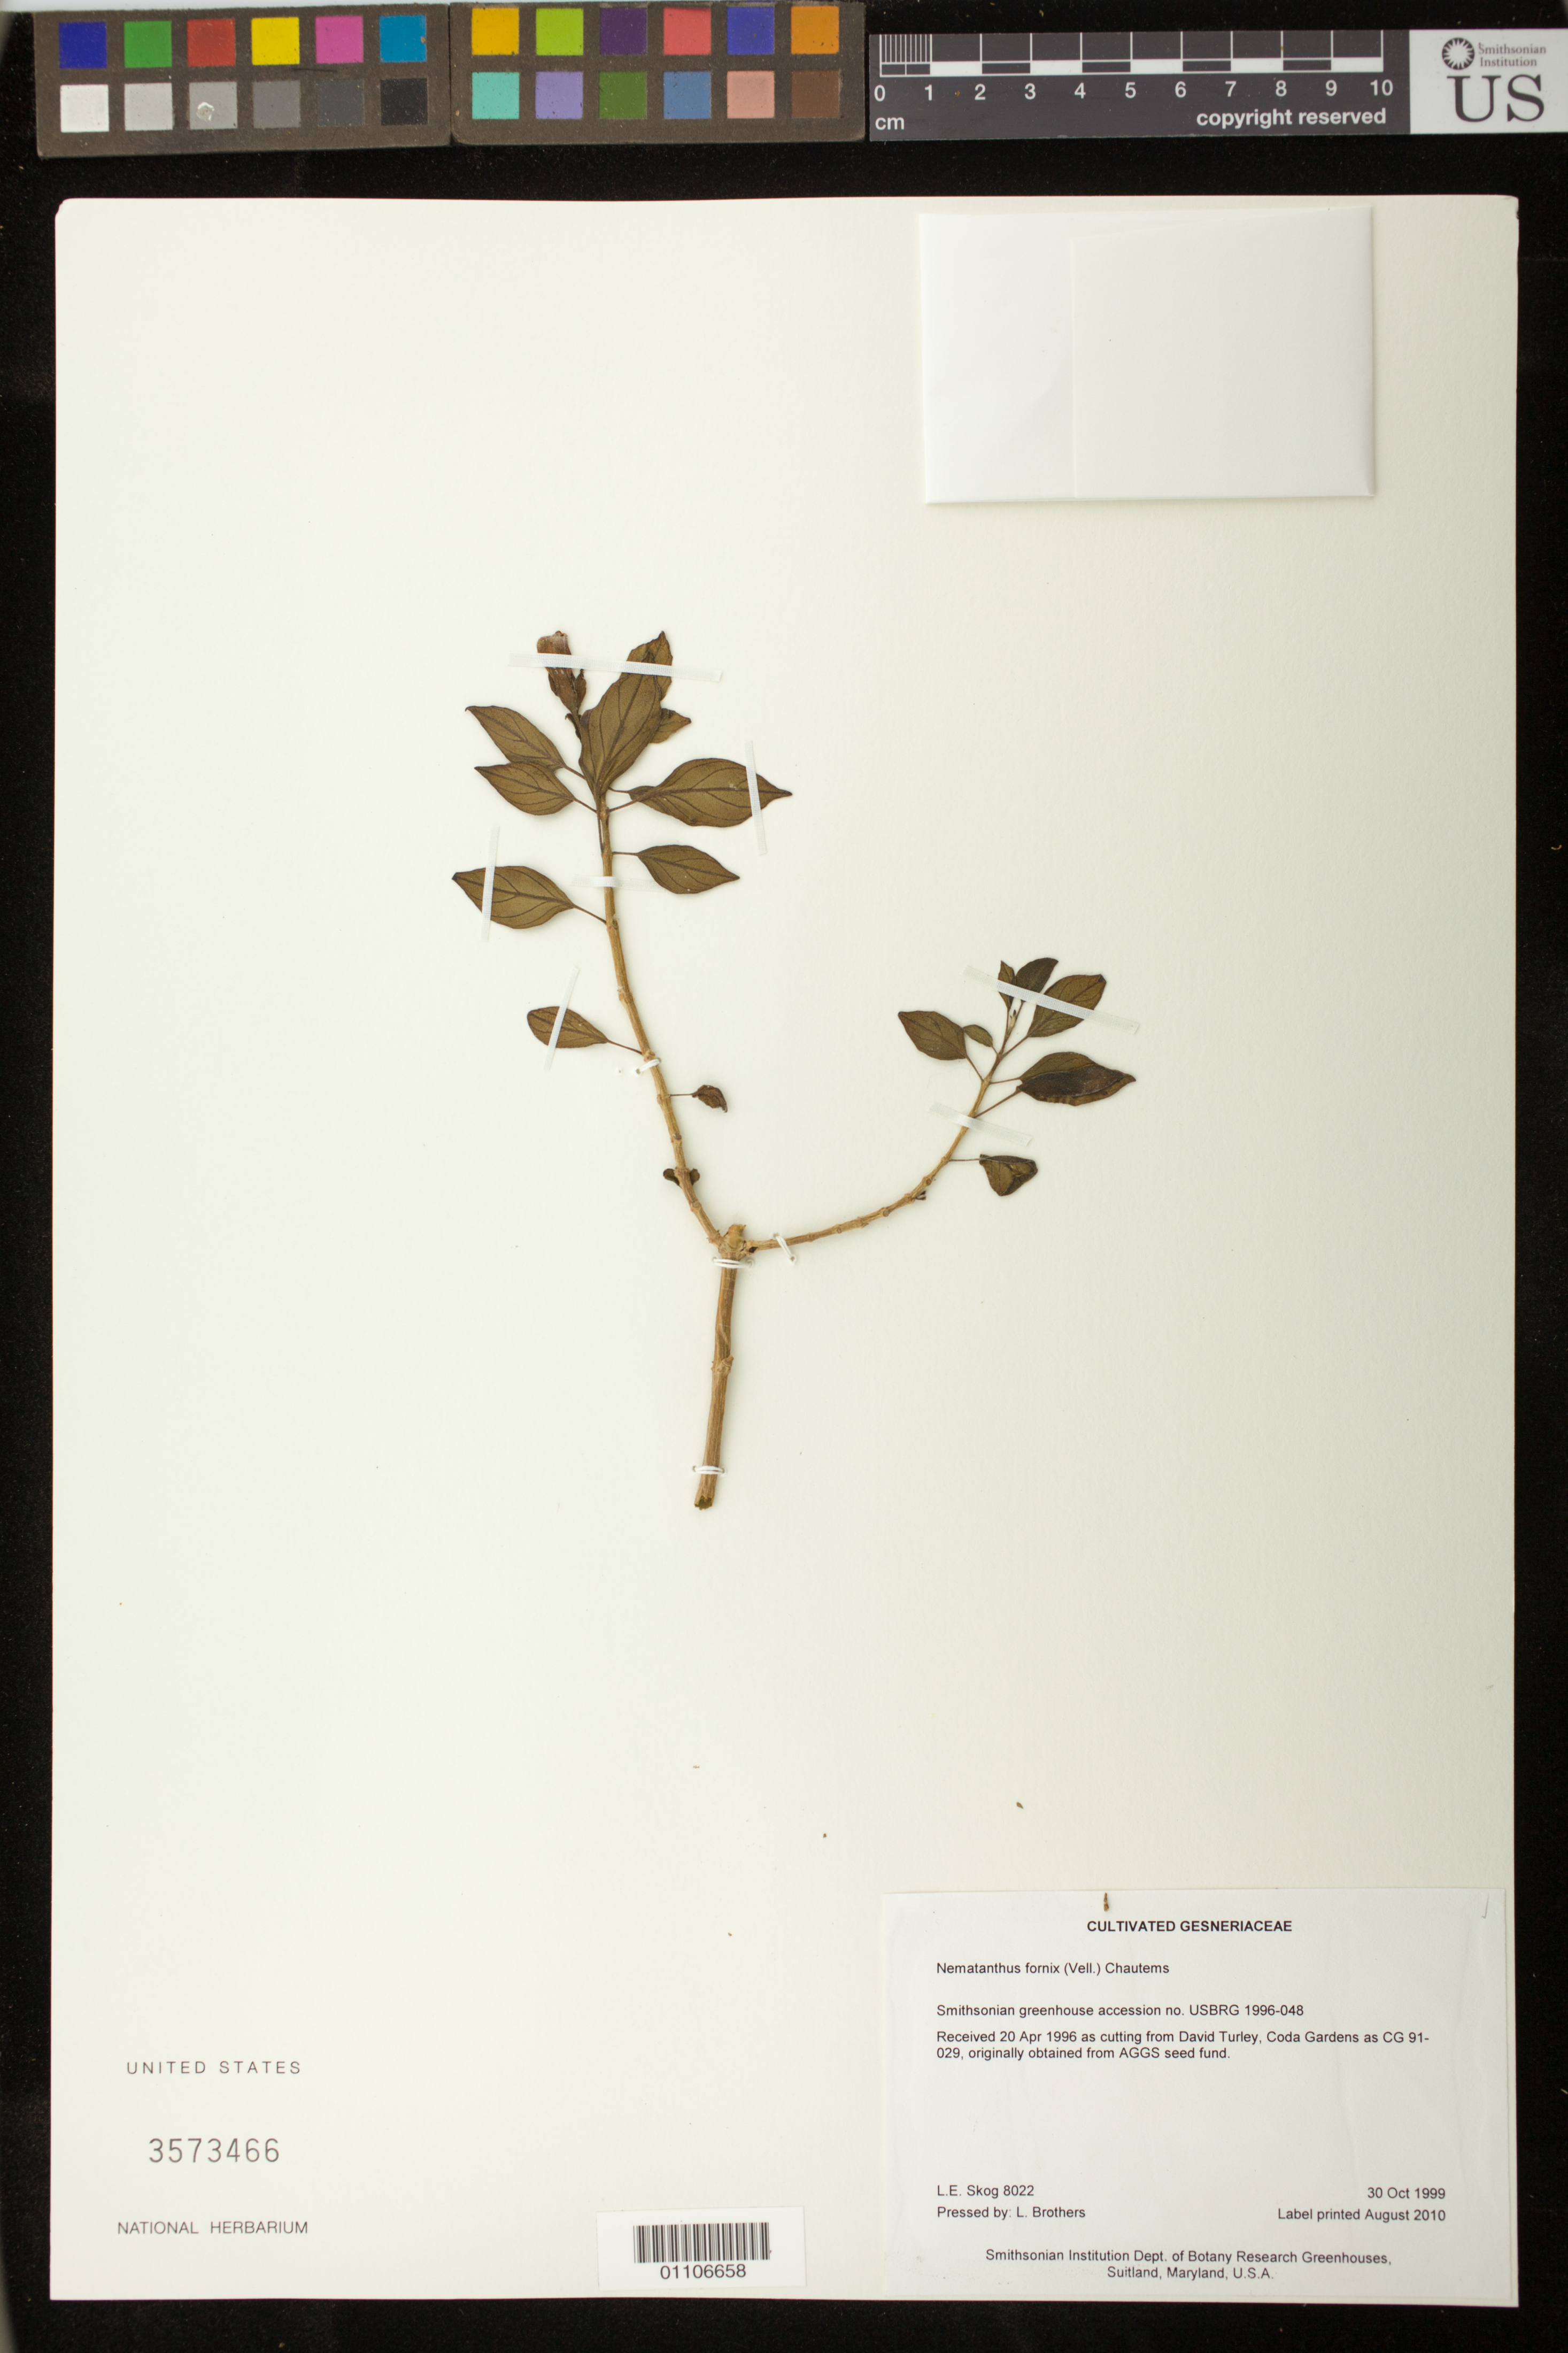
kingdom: Plantae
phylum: Tracheophyta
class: Magnoliopsida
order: Lamiales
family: Gesneriaceae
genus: Nematanthus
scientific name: Nematanthus fornix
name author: (Vell.) Chautems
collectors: L. E. Skog & L. Brothers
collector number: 8022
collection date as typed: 30 Oct 1999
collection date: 1999-10-30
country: United States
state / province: Maryland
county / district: Prince George's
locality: Smithsonian Institution Dept. of Botany Research Greenhouses, Suitland, Maryland, U.S.A.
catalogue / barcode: US 3573466